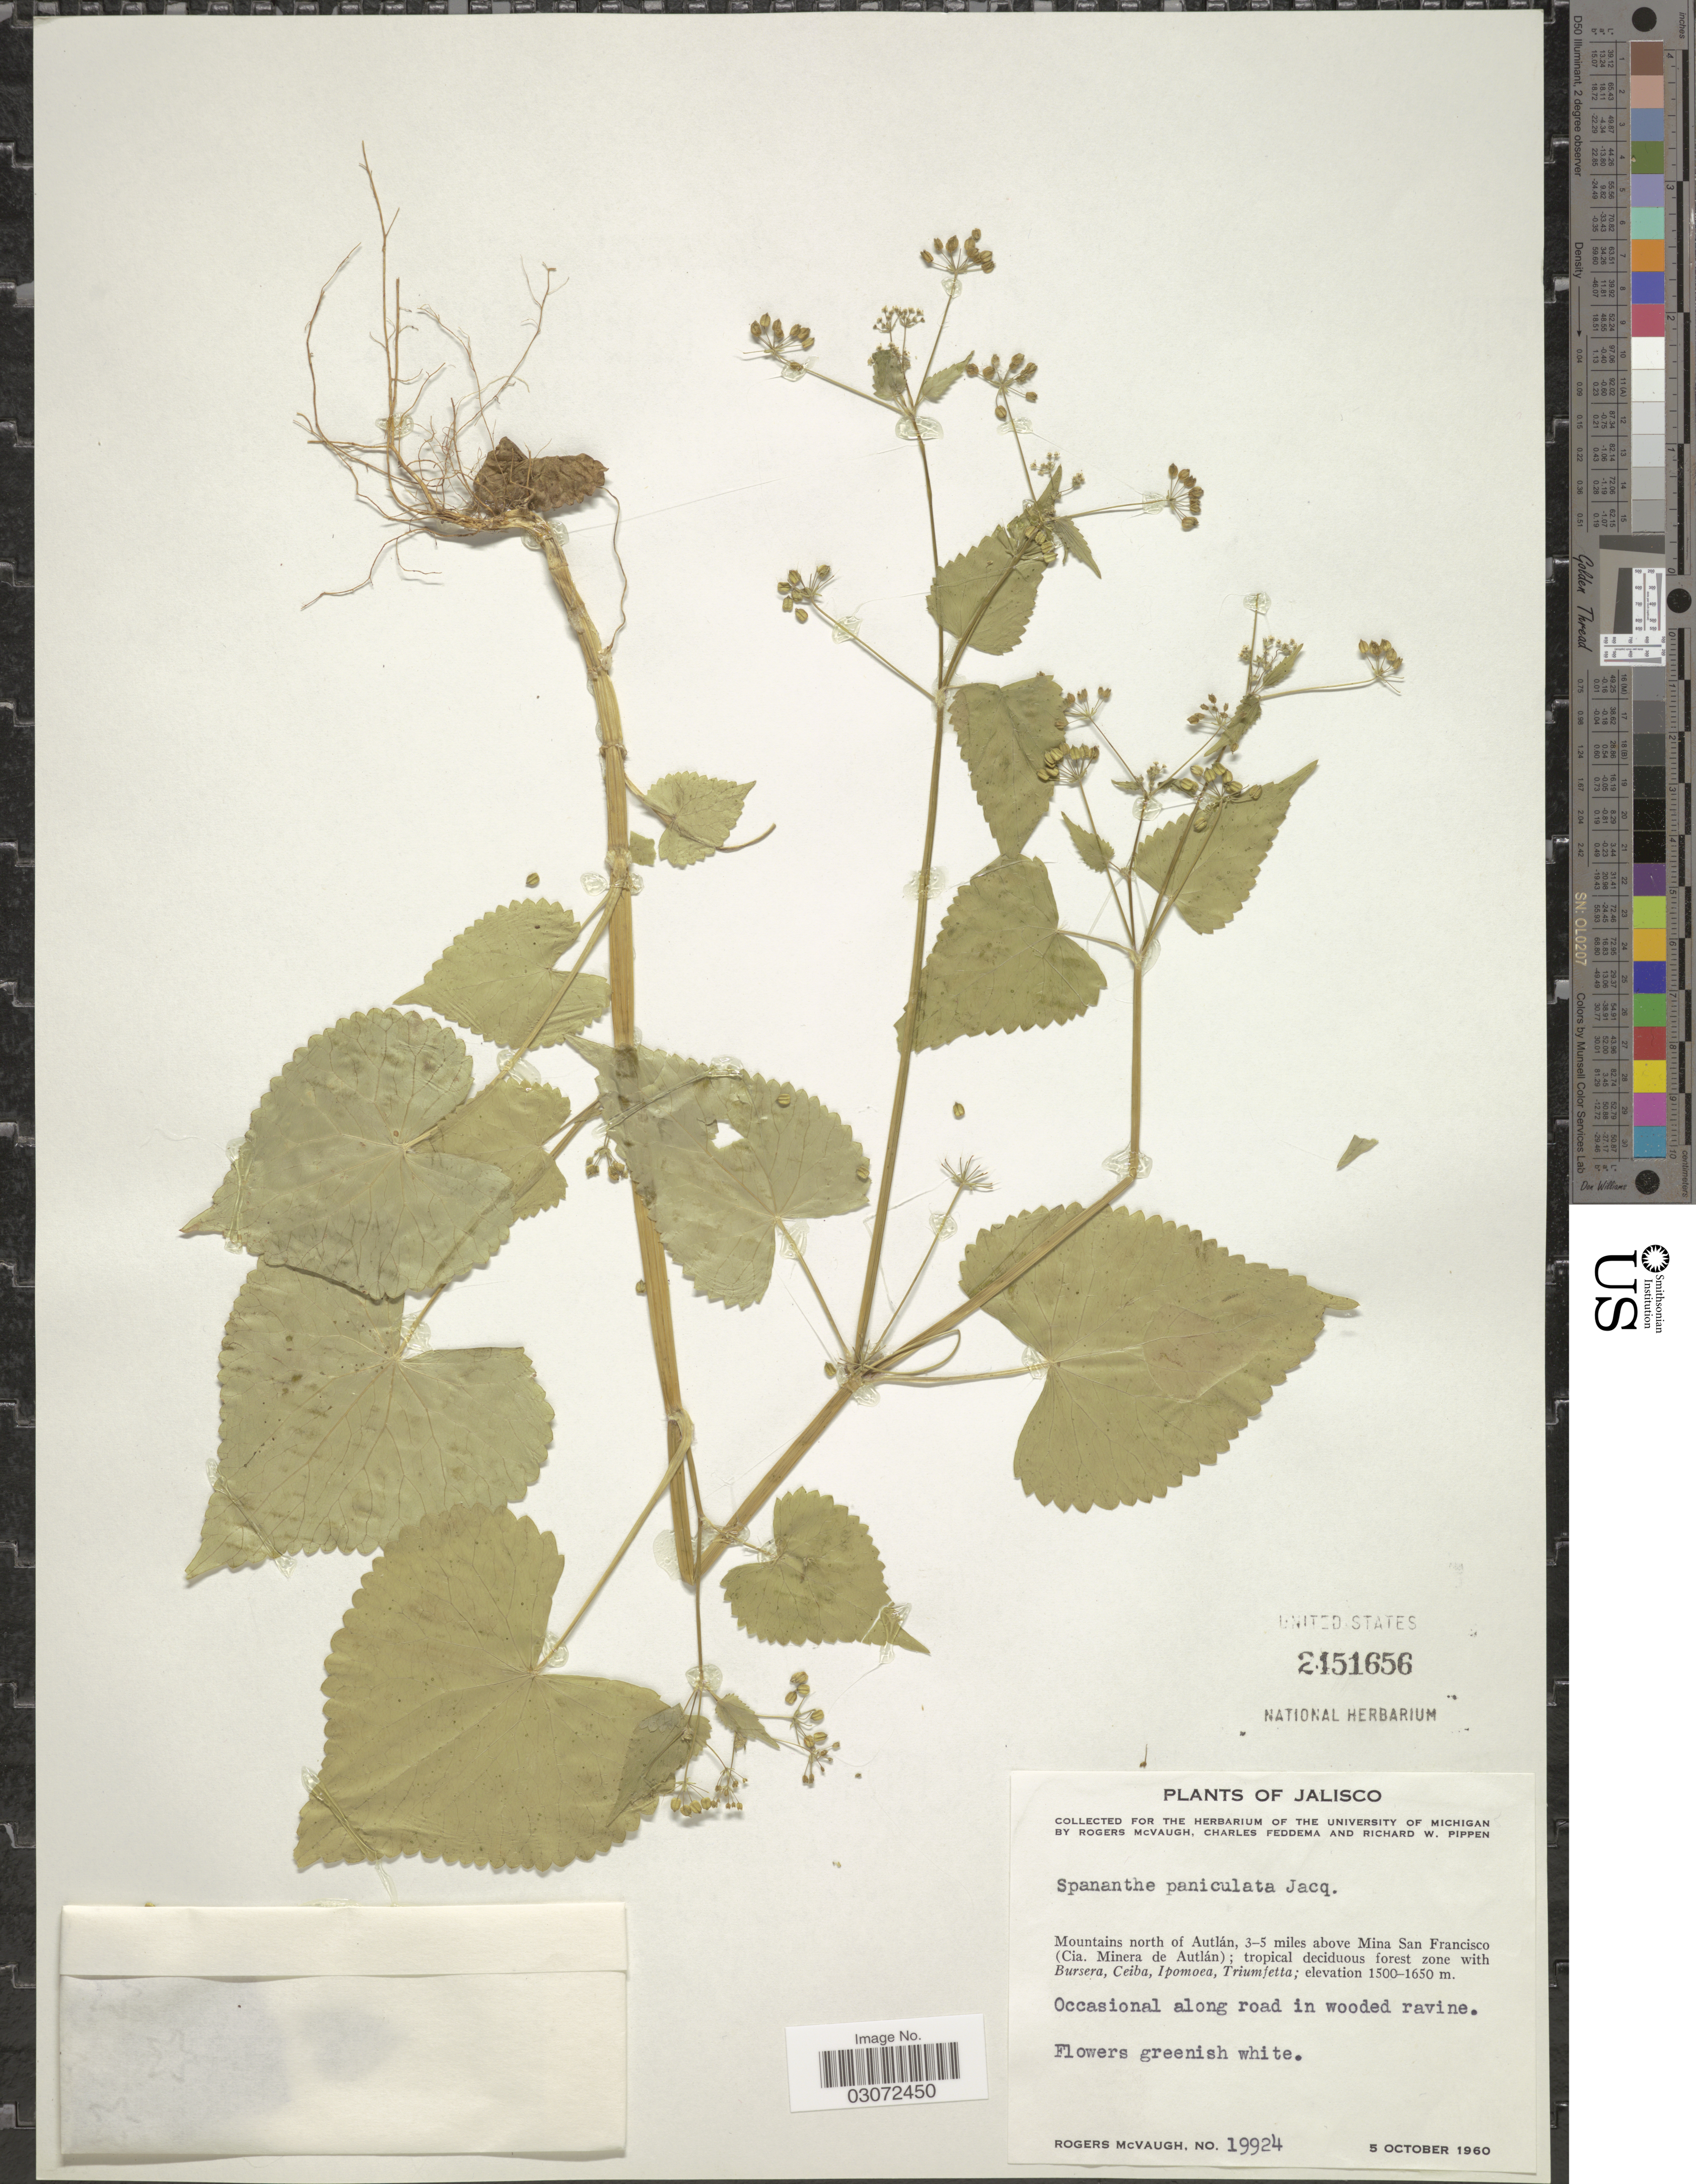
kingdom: Plantae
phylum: Tracheophyta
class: Magnoliopsida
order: Apiales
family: Apiaceae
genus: Spananthe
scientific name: Spananthe paniculata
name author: Jacq.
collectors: R. McVaugh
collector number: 19924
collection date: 1960-10-05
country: Mexico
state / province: Jalisco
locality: Mountains north of Autlán, 3-5 miles above Mina San Francisco (Cia. Minera de Autlán).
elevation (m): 1500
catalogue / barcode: US 2451656